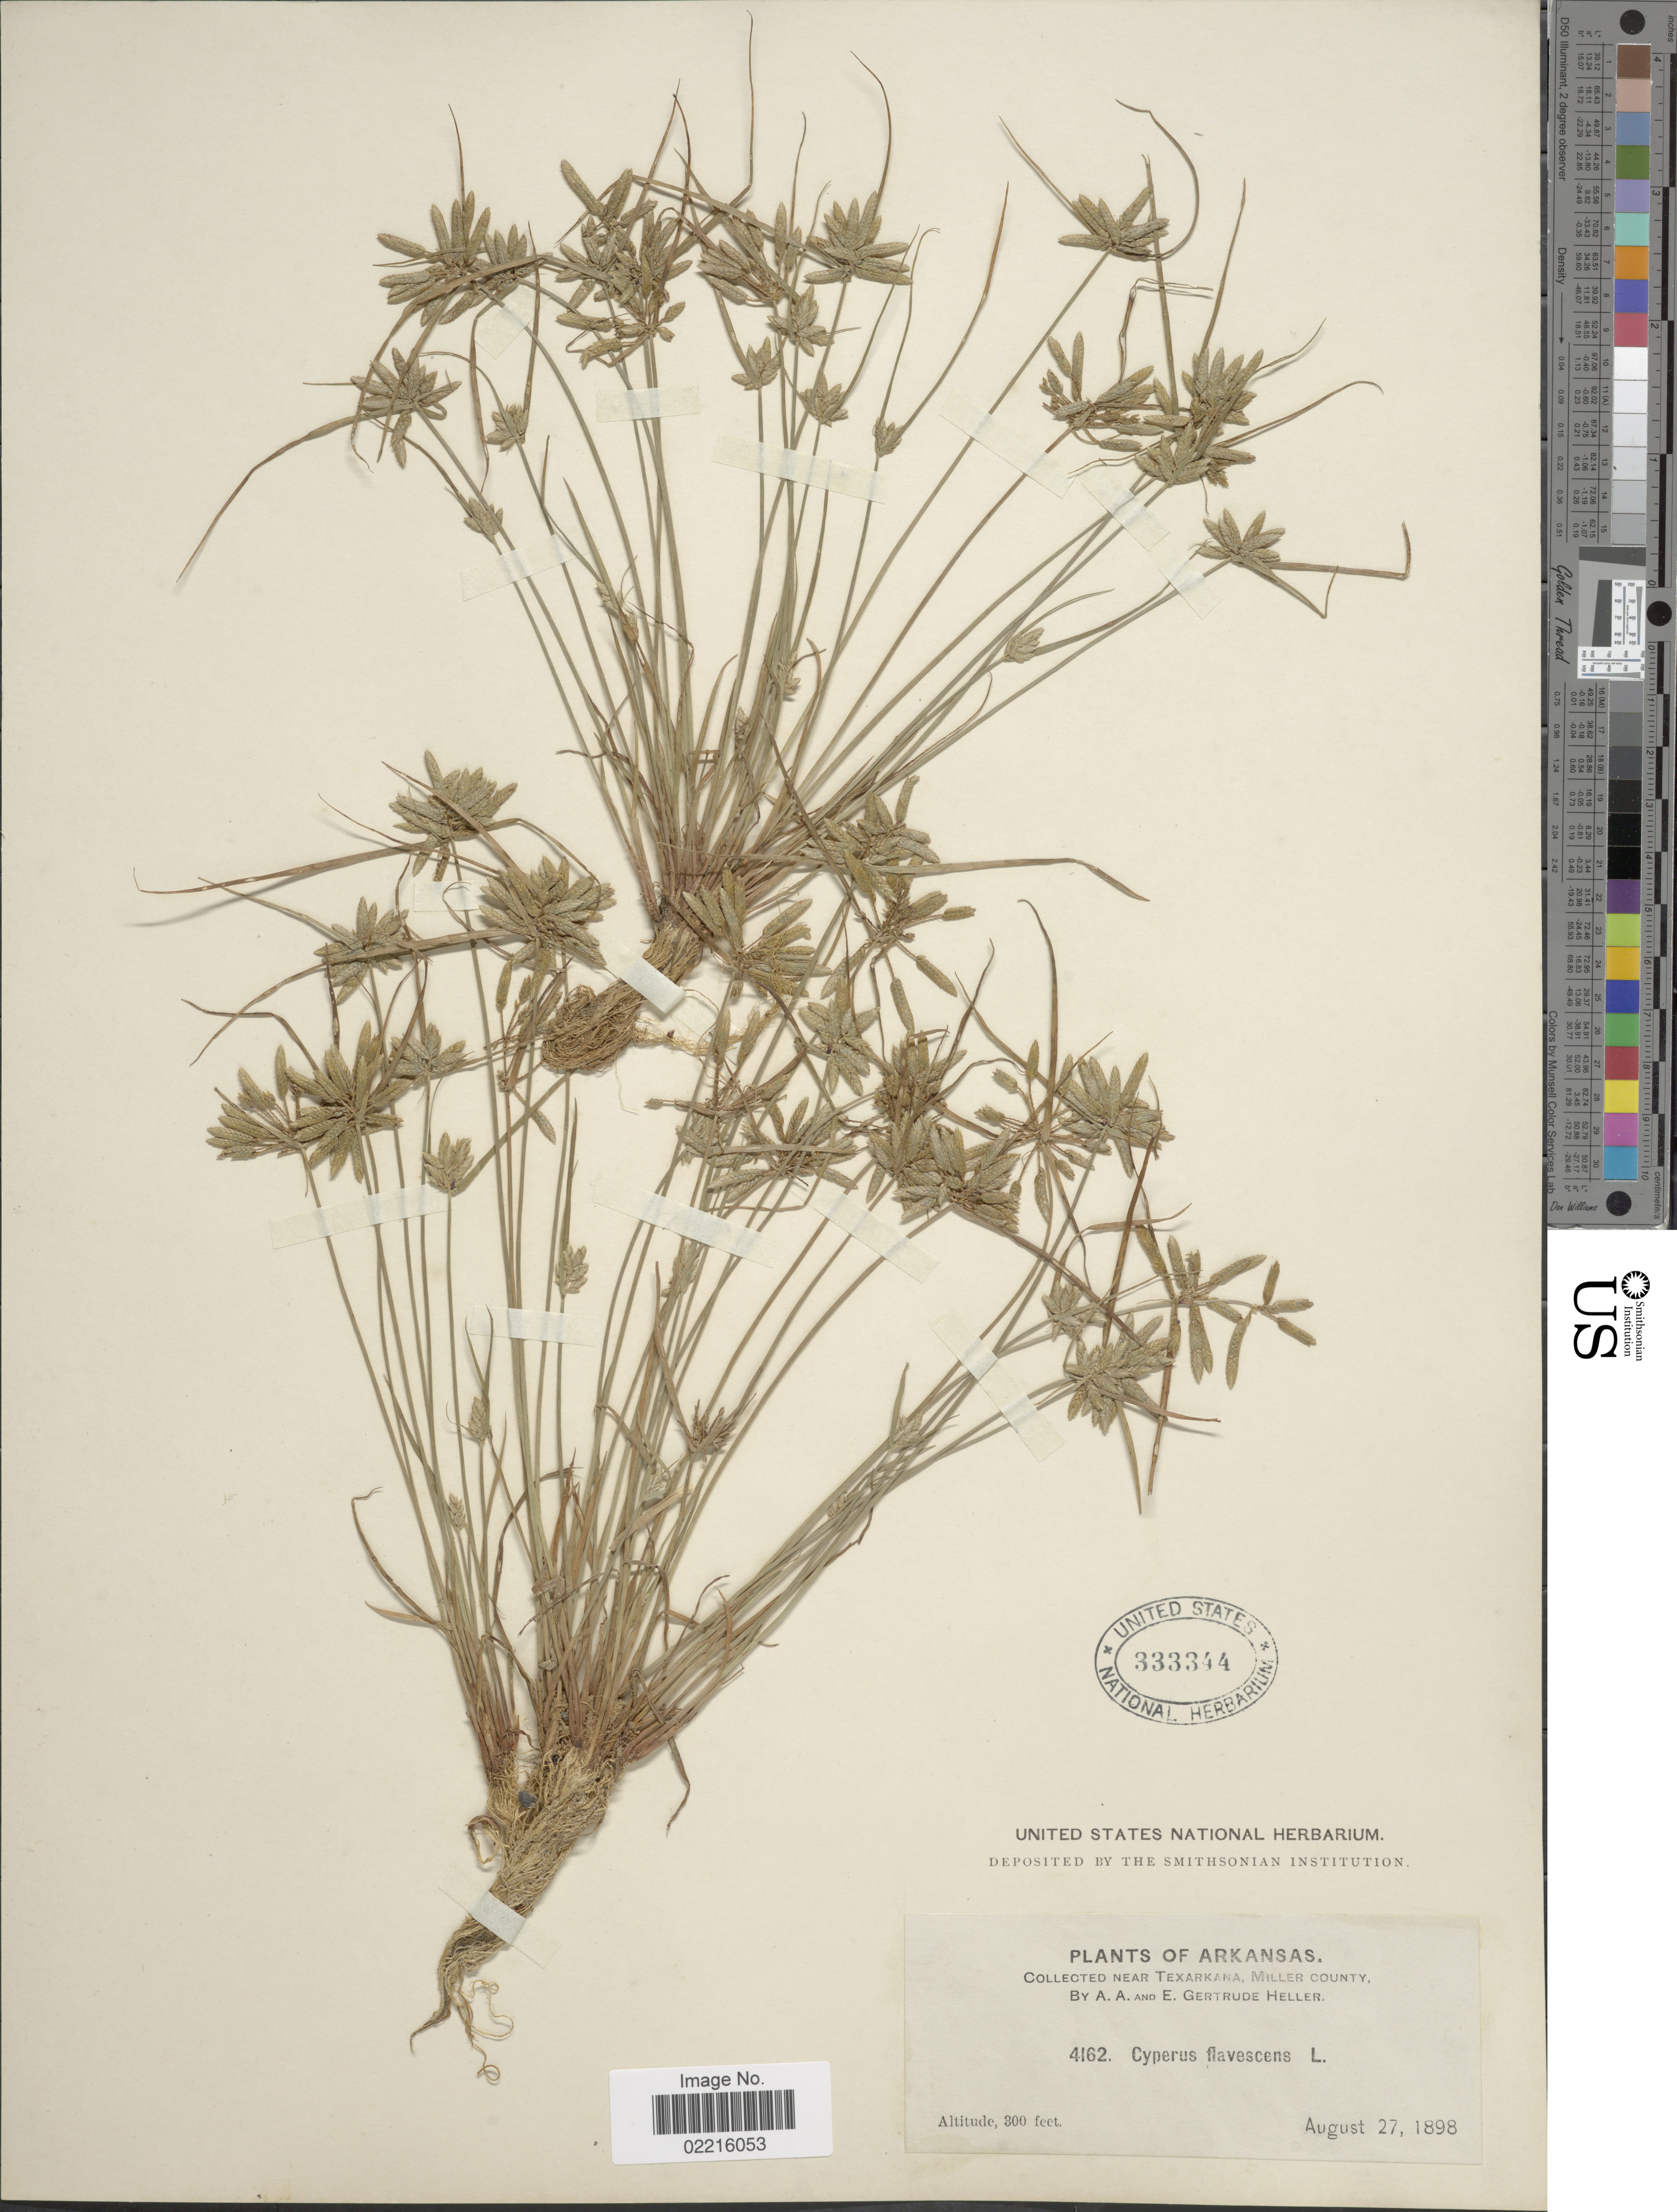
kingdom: Plantae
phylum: Tracheophyta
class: Liliopsida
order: Poales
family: Cyperaceae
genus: Cyperus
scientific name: Cyperus flavescens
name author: L.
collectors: A. A. Heller & E. G. Heller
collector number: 4162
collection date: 1898-08-27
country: United States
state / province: Arkansas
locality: Near Texarkana, Miller County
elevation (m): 91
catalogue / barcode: US 333344